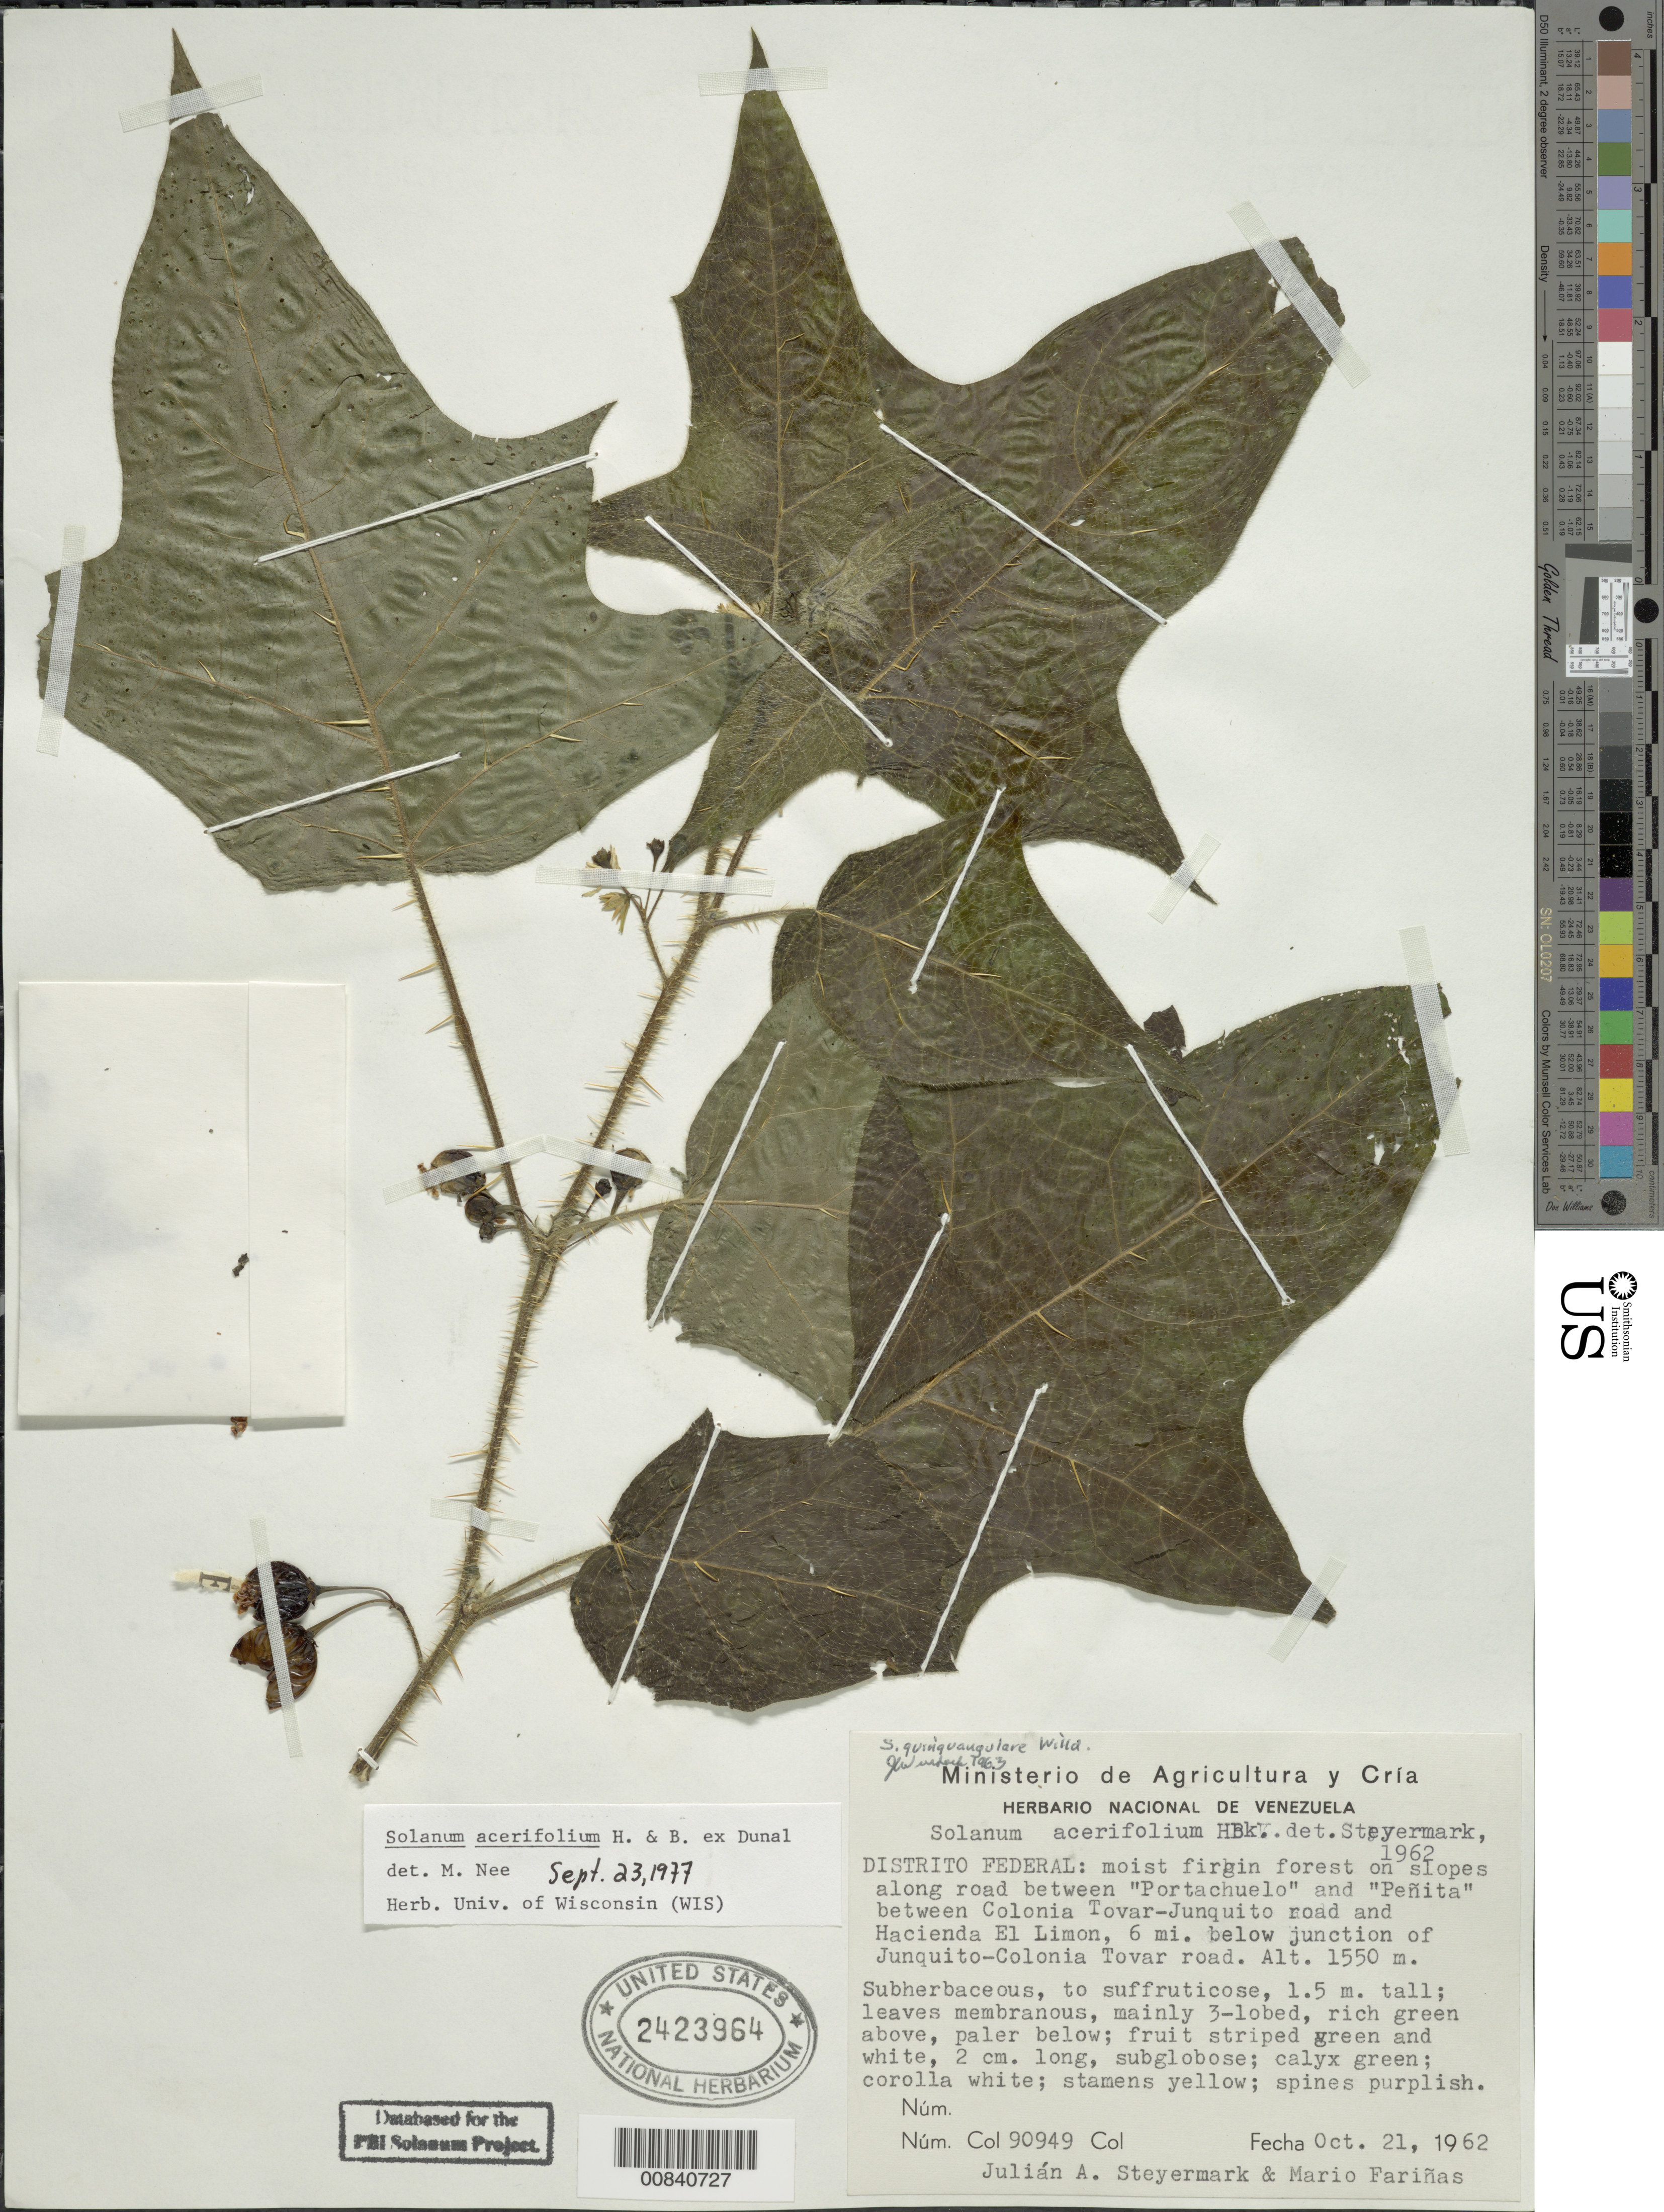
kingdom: Plantae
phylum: Tracheophyta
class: Magnoliopsida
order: Solanales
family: Solanaceae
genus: Solanum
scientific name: Solanum acerifolium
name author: Humb. & Bonpl. ex Dunal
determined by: Nee, Michael H.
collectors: J. Steyermark & -. Fariñas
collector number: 90949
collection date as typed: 21 Oct 1962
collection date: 1962-10-21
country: Venezuela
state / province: Distrito Federal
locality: Along road between "Portachuelo" and "Peñita" between Colonia Tovar-Junquito road and Hacienda El Limon, 6 mi. below junction of Junquito-Colina Tovar road.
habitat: Moist fringe forest on slopes along road.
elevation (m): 1550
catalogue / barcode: US 2423964